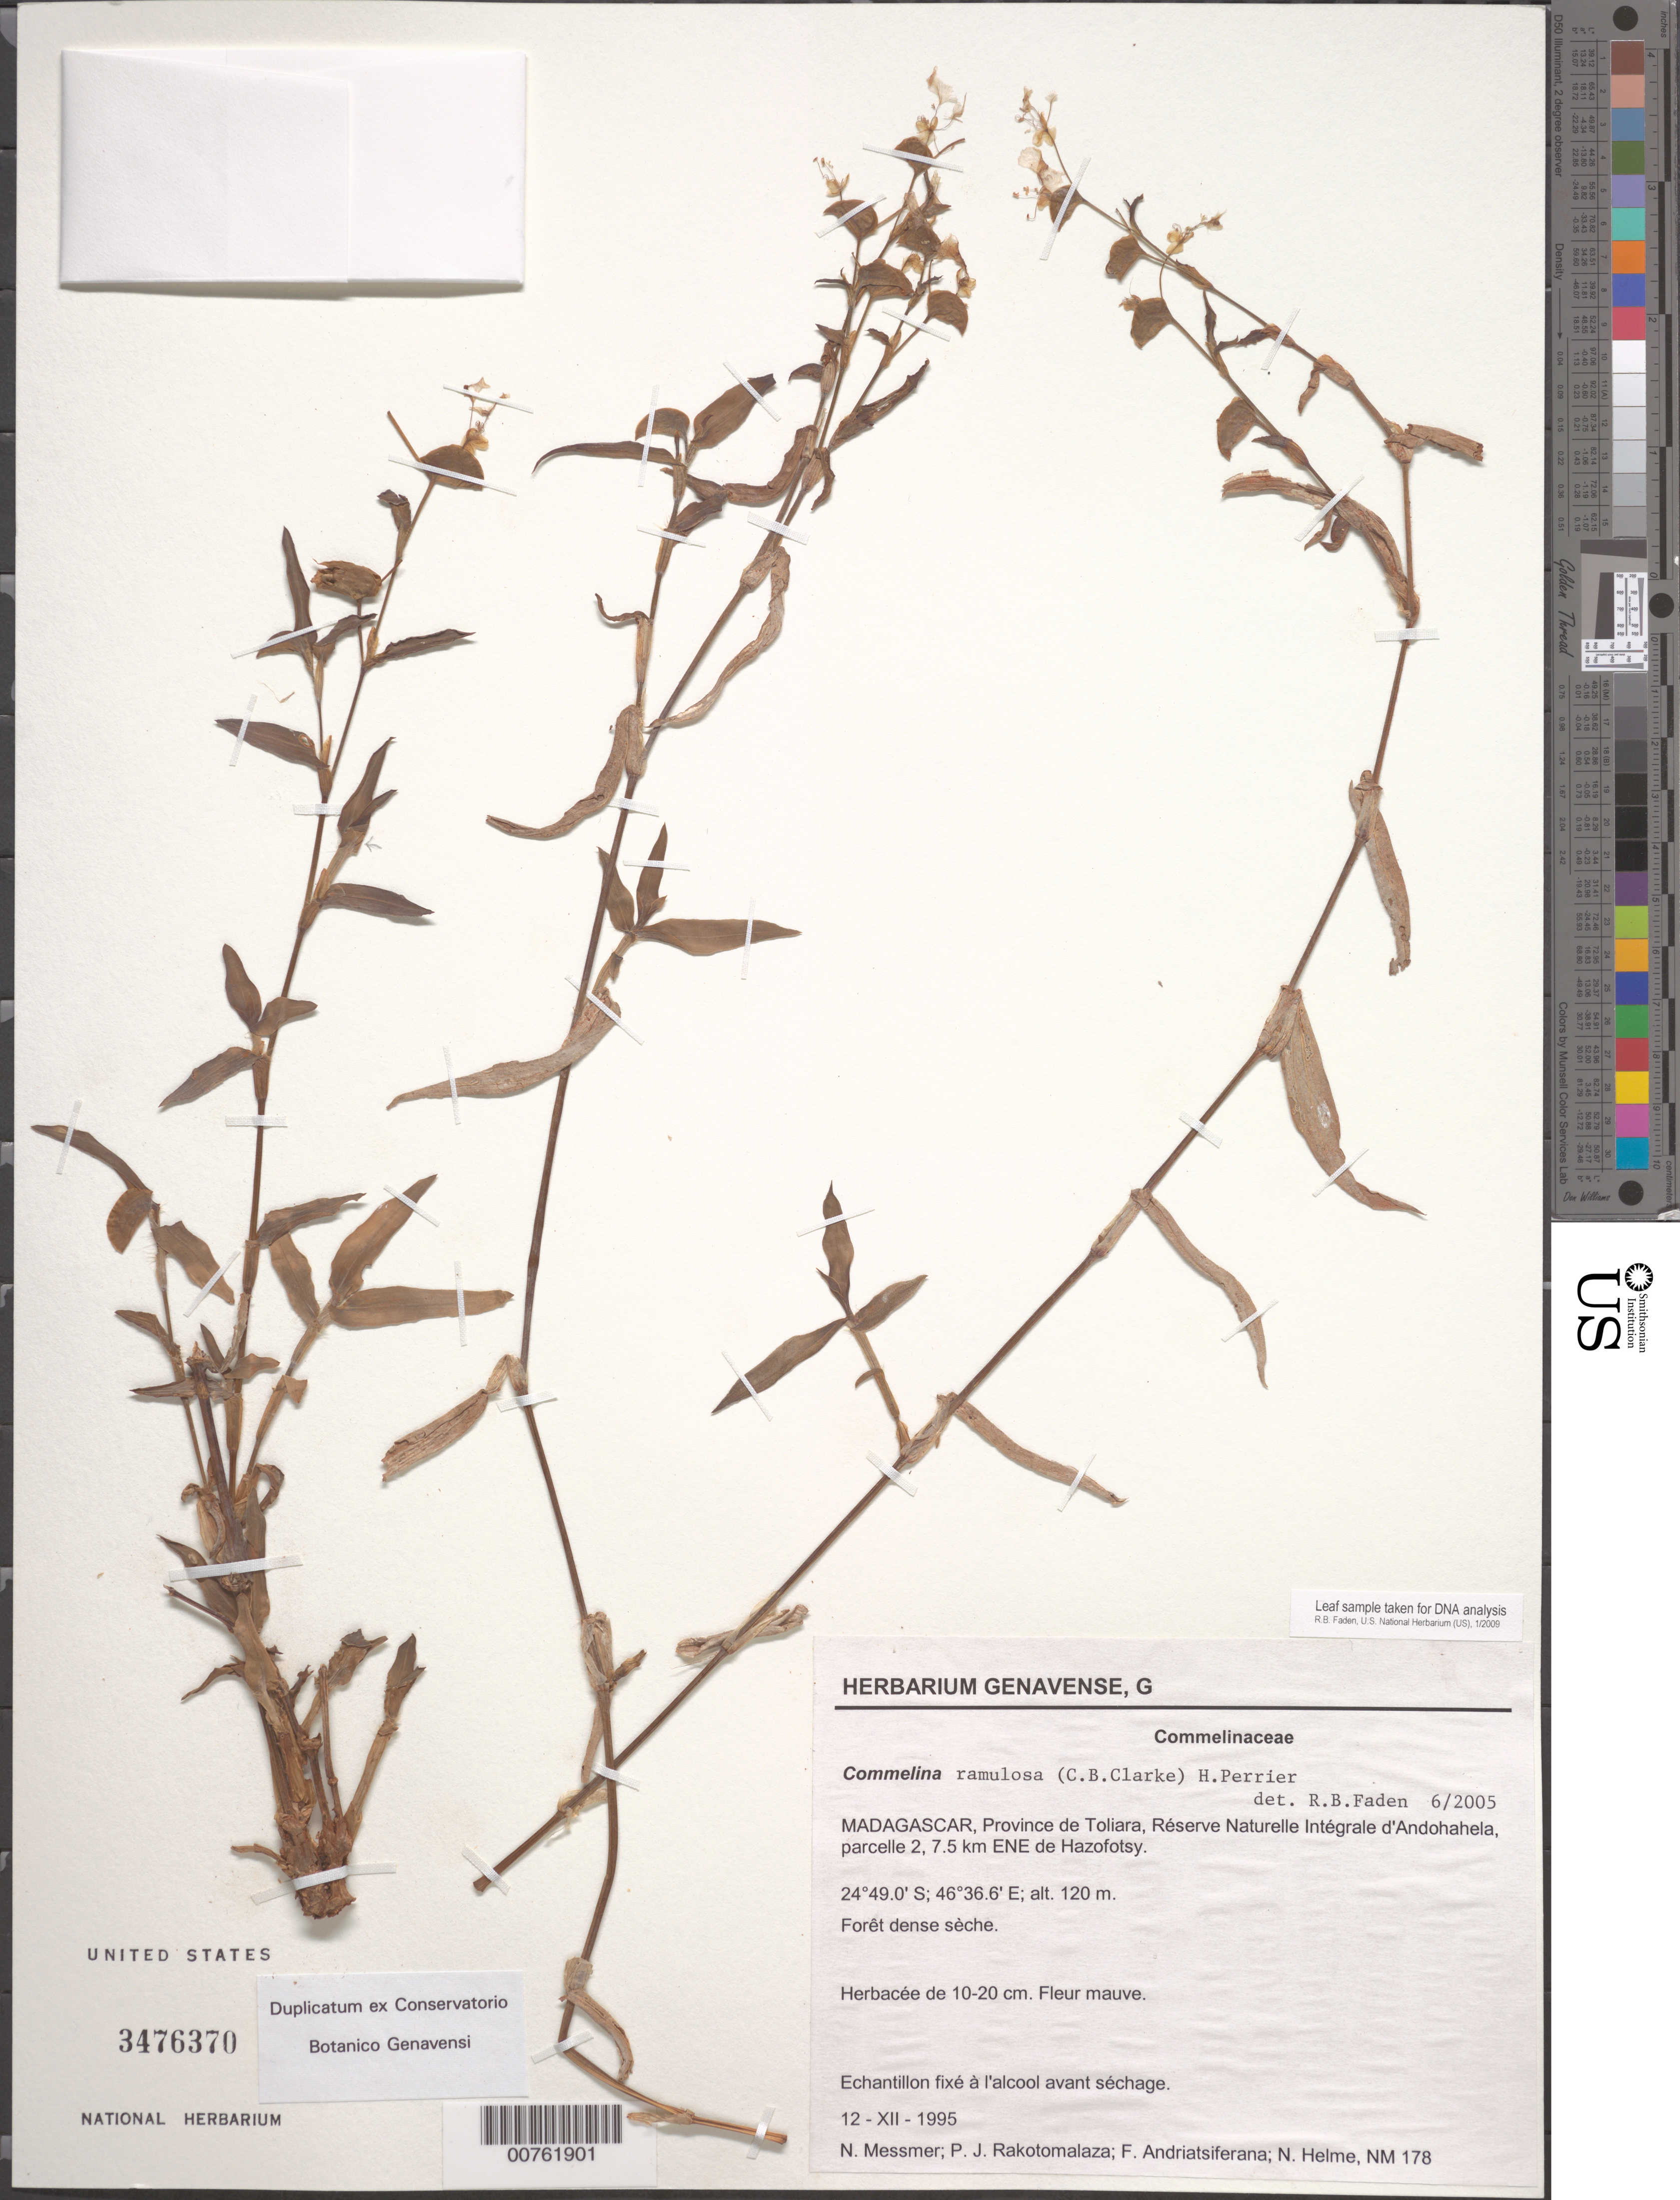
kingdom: Plantae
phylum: Tracheophyta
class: Liliopsida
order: Commelinales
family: Commelinaceae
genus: Commelina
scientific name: Commelina ramulosa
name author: (C.B. Clarke) H. Perrier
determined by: Faden, Robert B., (US), Smithsonian Institution - National Museum of Natural History (UNITED STATES)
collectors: N. Messmer, P. J. Rakotomalaza, F. Andriatsiferana & N. Helme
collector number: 178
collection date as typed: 12 Dec 1995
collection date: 1995-12-12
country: Madagascar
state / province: Anosy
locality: Reserve Naturelle Integrale d'Andohahela, parcelle 2, 7.5 km ENE de Hazofotsy.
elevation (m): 120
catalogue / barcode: US 3476370